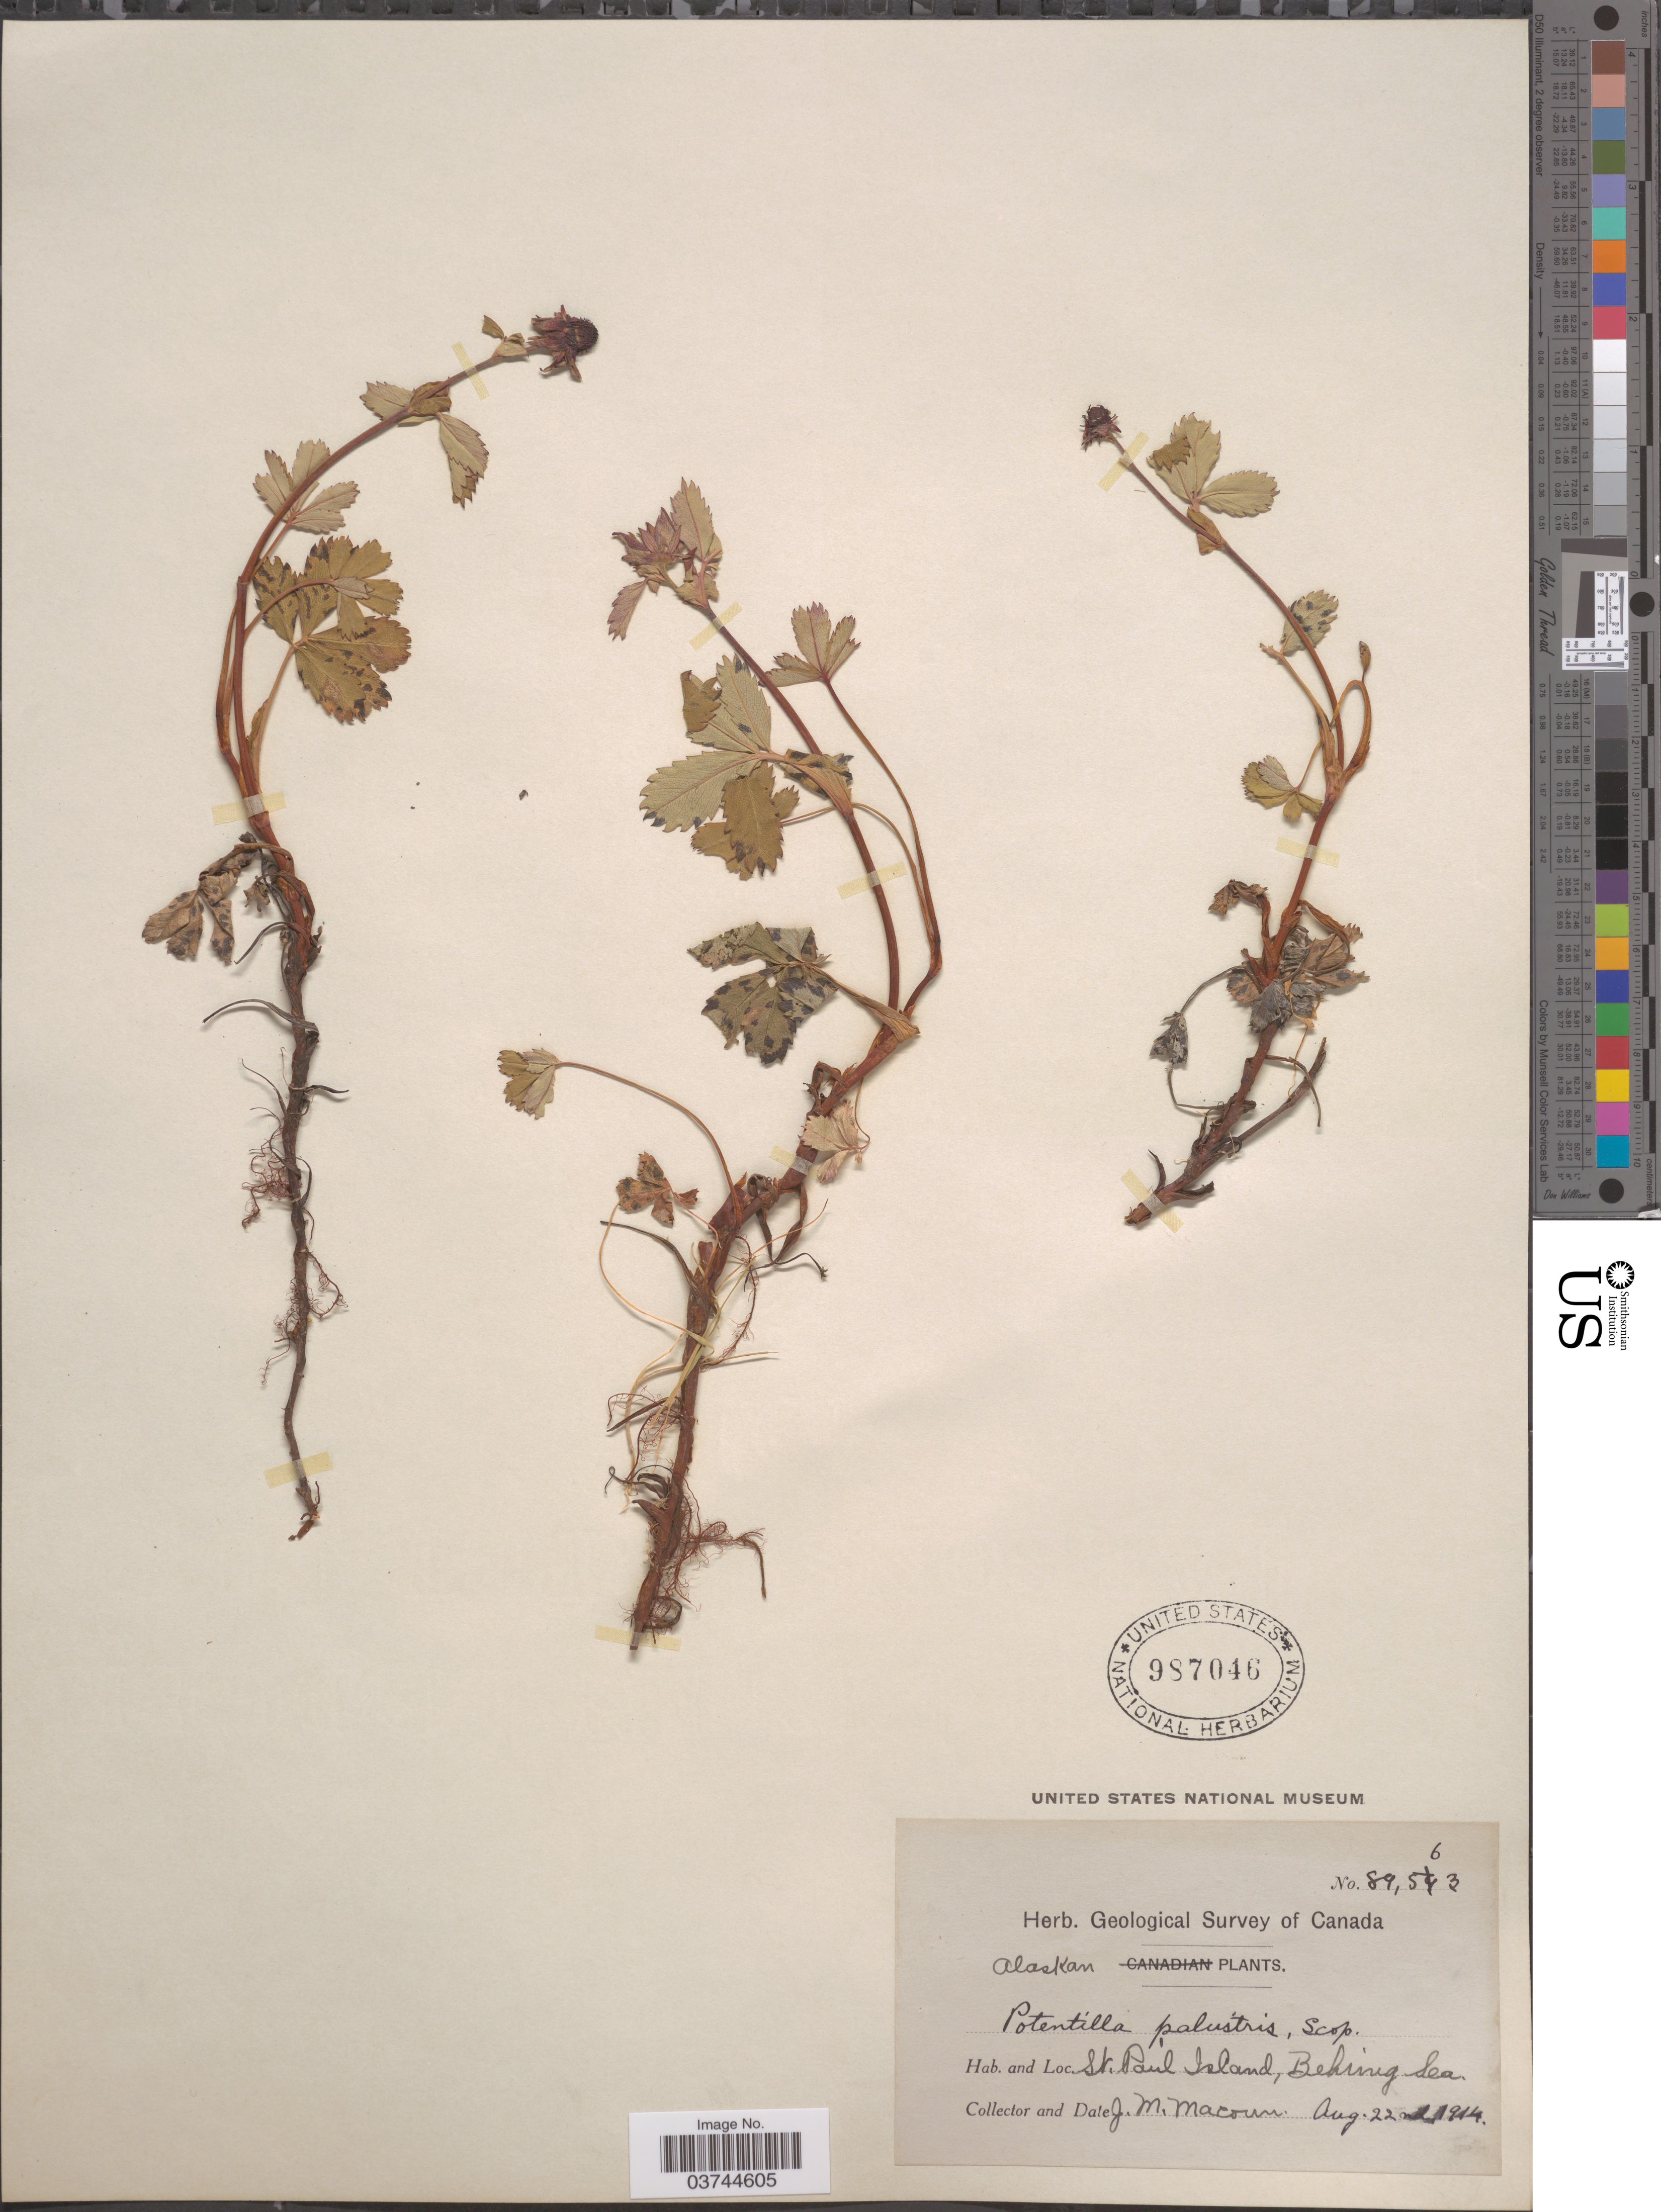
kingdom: Plantae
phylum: Tracheophyta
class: Magnoliopsida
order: Rosales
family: Rosaceae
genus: Comarum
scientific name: Comarum palustre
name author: L.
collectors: J. M. Macoun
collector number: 89563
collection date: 1914-08-22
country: United States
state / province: Alaska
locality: St. Paul Island, Beking Sea.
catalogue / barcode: US 987046